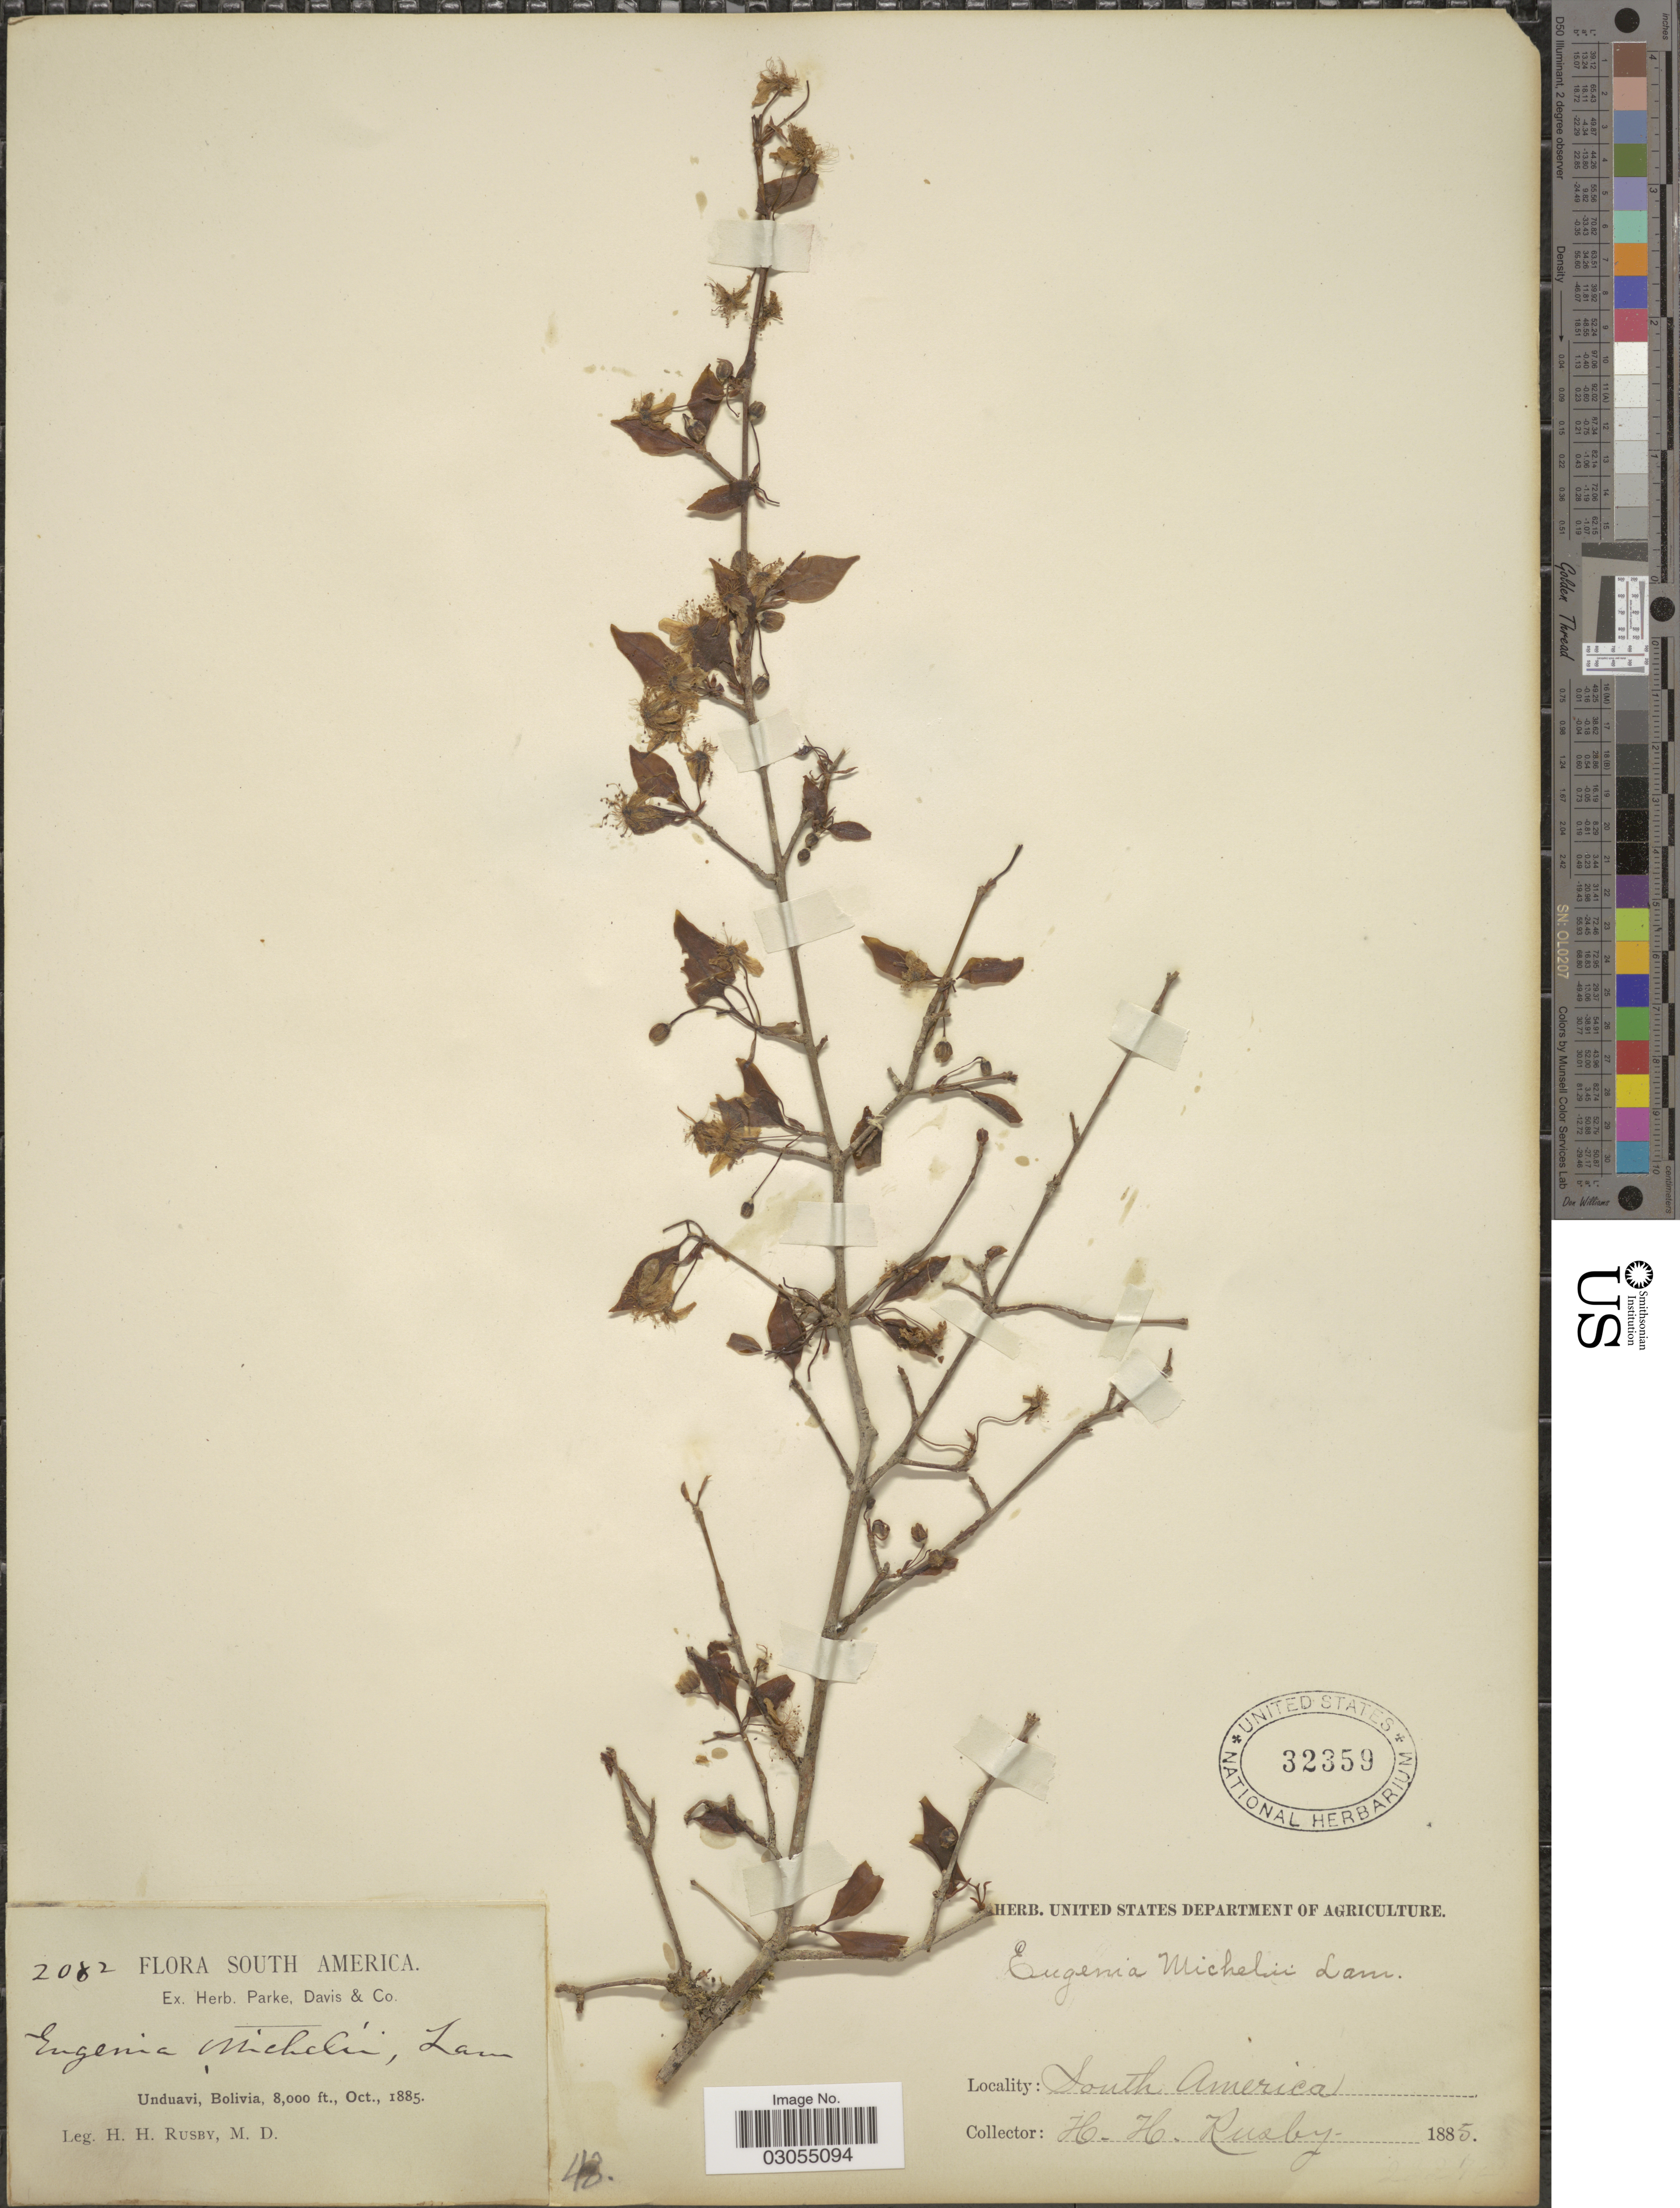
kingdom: Plantae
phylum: Tracheophyta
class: Magnoliopsida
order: Myrtales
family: Myrtaceae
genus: Eugenia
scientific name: Eugenia uniflora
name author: L.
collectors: H. H. Rusby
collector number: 2082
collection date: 1885-10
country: Bolivia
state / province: La Paz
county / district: Nor Yungas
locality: Unduavi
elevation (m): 2438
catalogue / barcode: US 32359